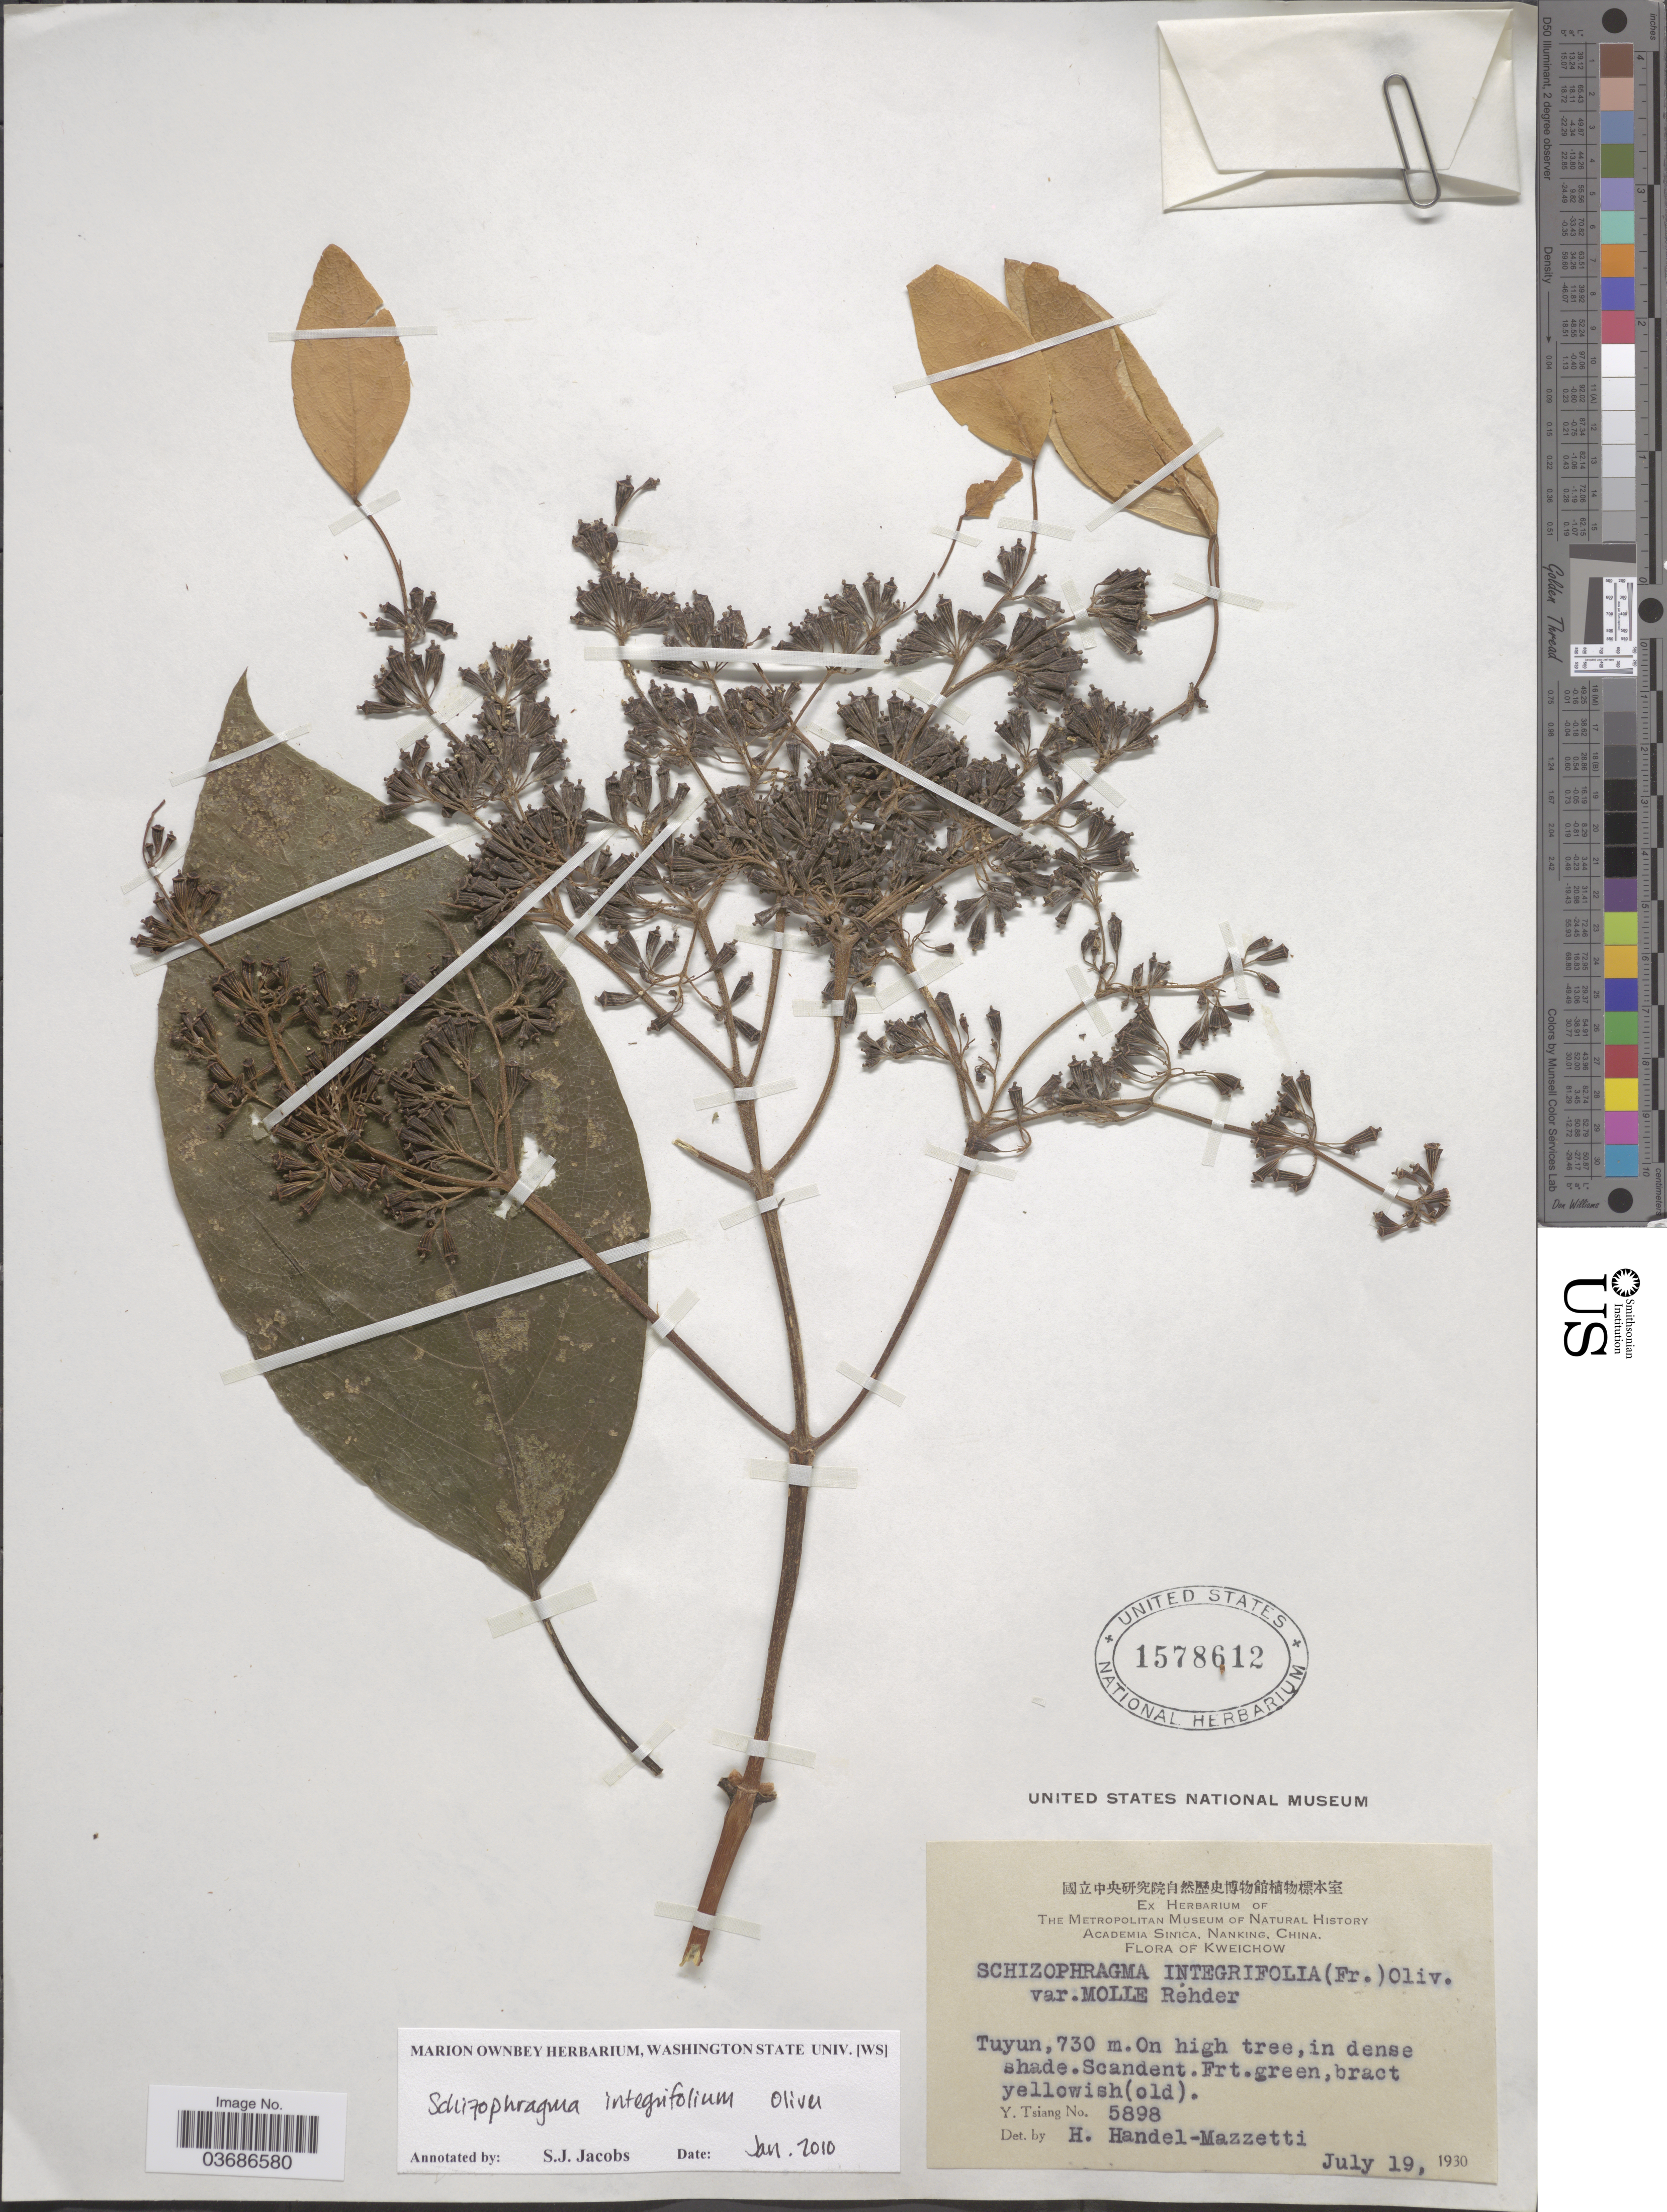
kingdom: Plantae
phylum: Tracheophyta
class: Magnoliopsida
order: Cornales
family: Hydrangeaceae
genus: Hydrangea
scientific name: Hydrangea ampla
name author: (Chun) Y. De Smet & Granados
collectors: Y. Tsiang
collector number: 5898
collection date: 1930-07-19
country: China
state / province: Guizhou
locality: Kweichow. Tuyun.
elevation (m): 730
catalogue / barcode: US 1578612